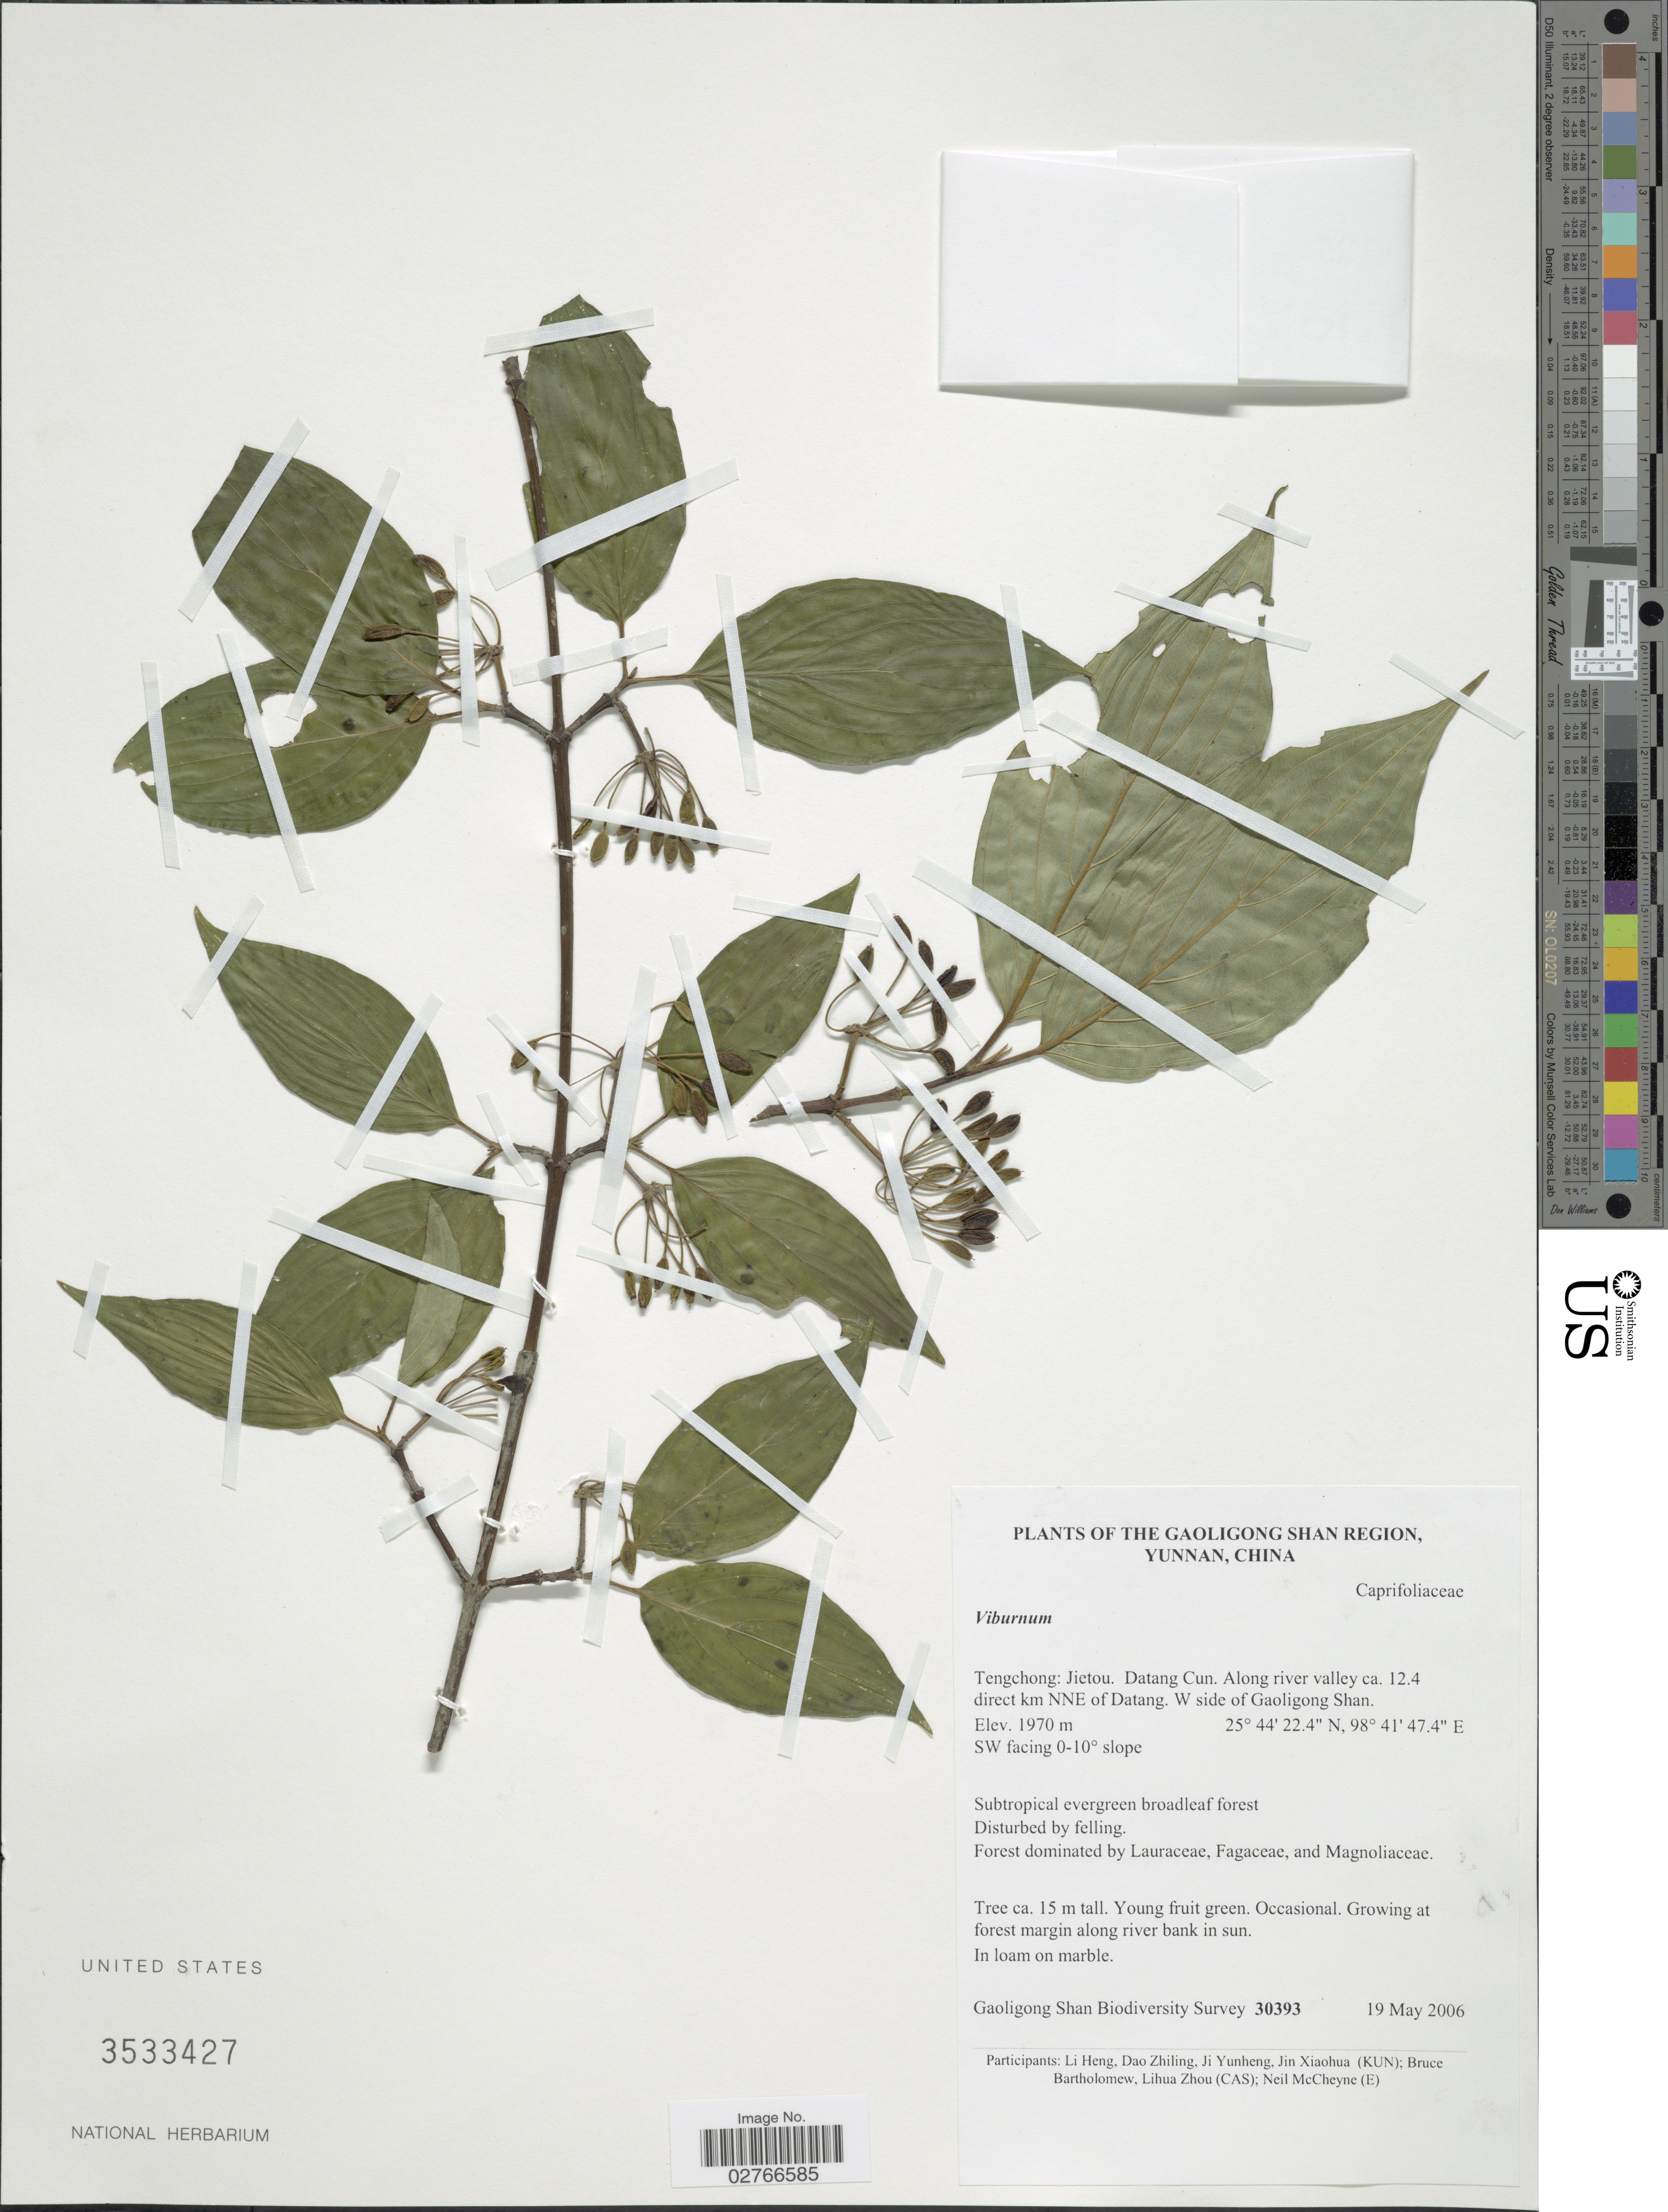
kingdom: Plantae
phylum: Tracheophyta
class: Magnoliopsida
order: Dipsacales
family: Viburnaceae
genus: Viburnum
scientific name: Viburnum sp.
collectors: Gaoligong Shan Biodiversity Survey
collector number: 30393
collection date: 2006-05-19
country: China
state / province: Yunnan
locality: Gaoligong Shan Region. Tengchong: Jietou. Datang Cun. Along river valley ca. 12.4 direct km NNE of Datanga. W side of Gaoligong Shan.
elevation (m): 1970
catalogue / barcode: US 3533427